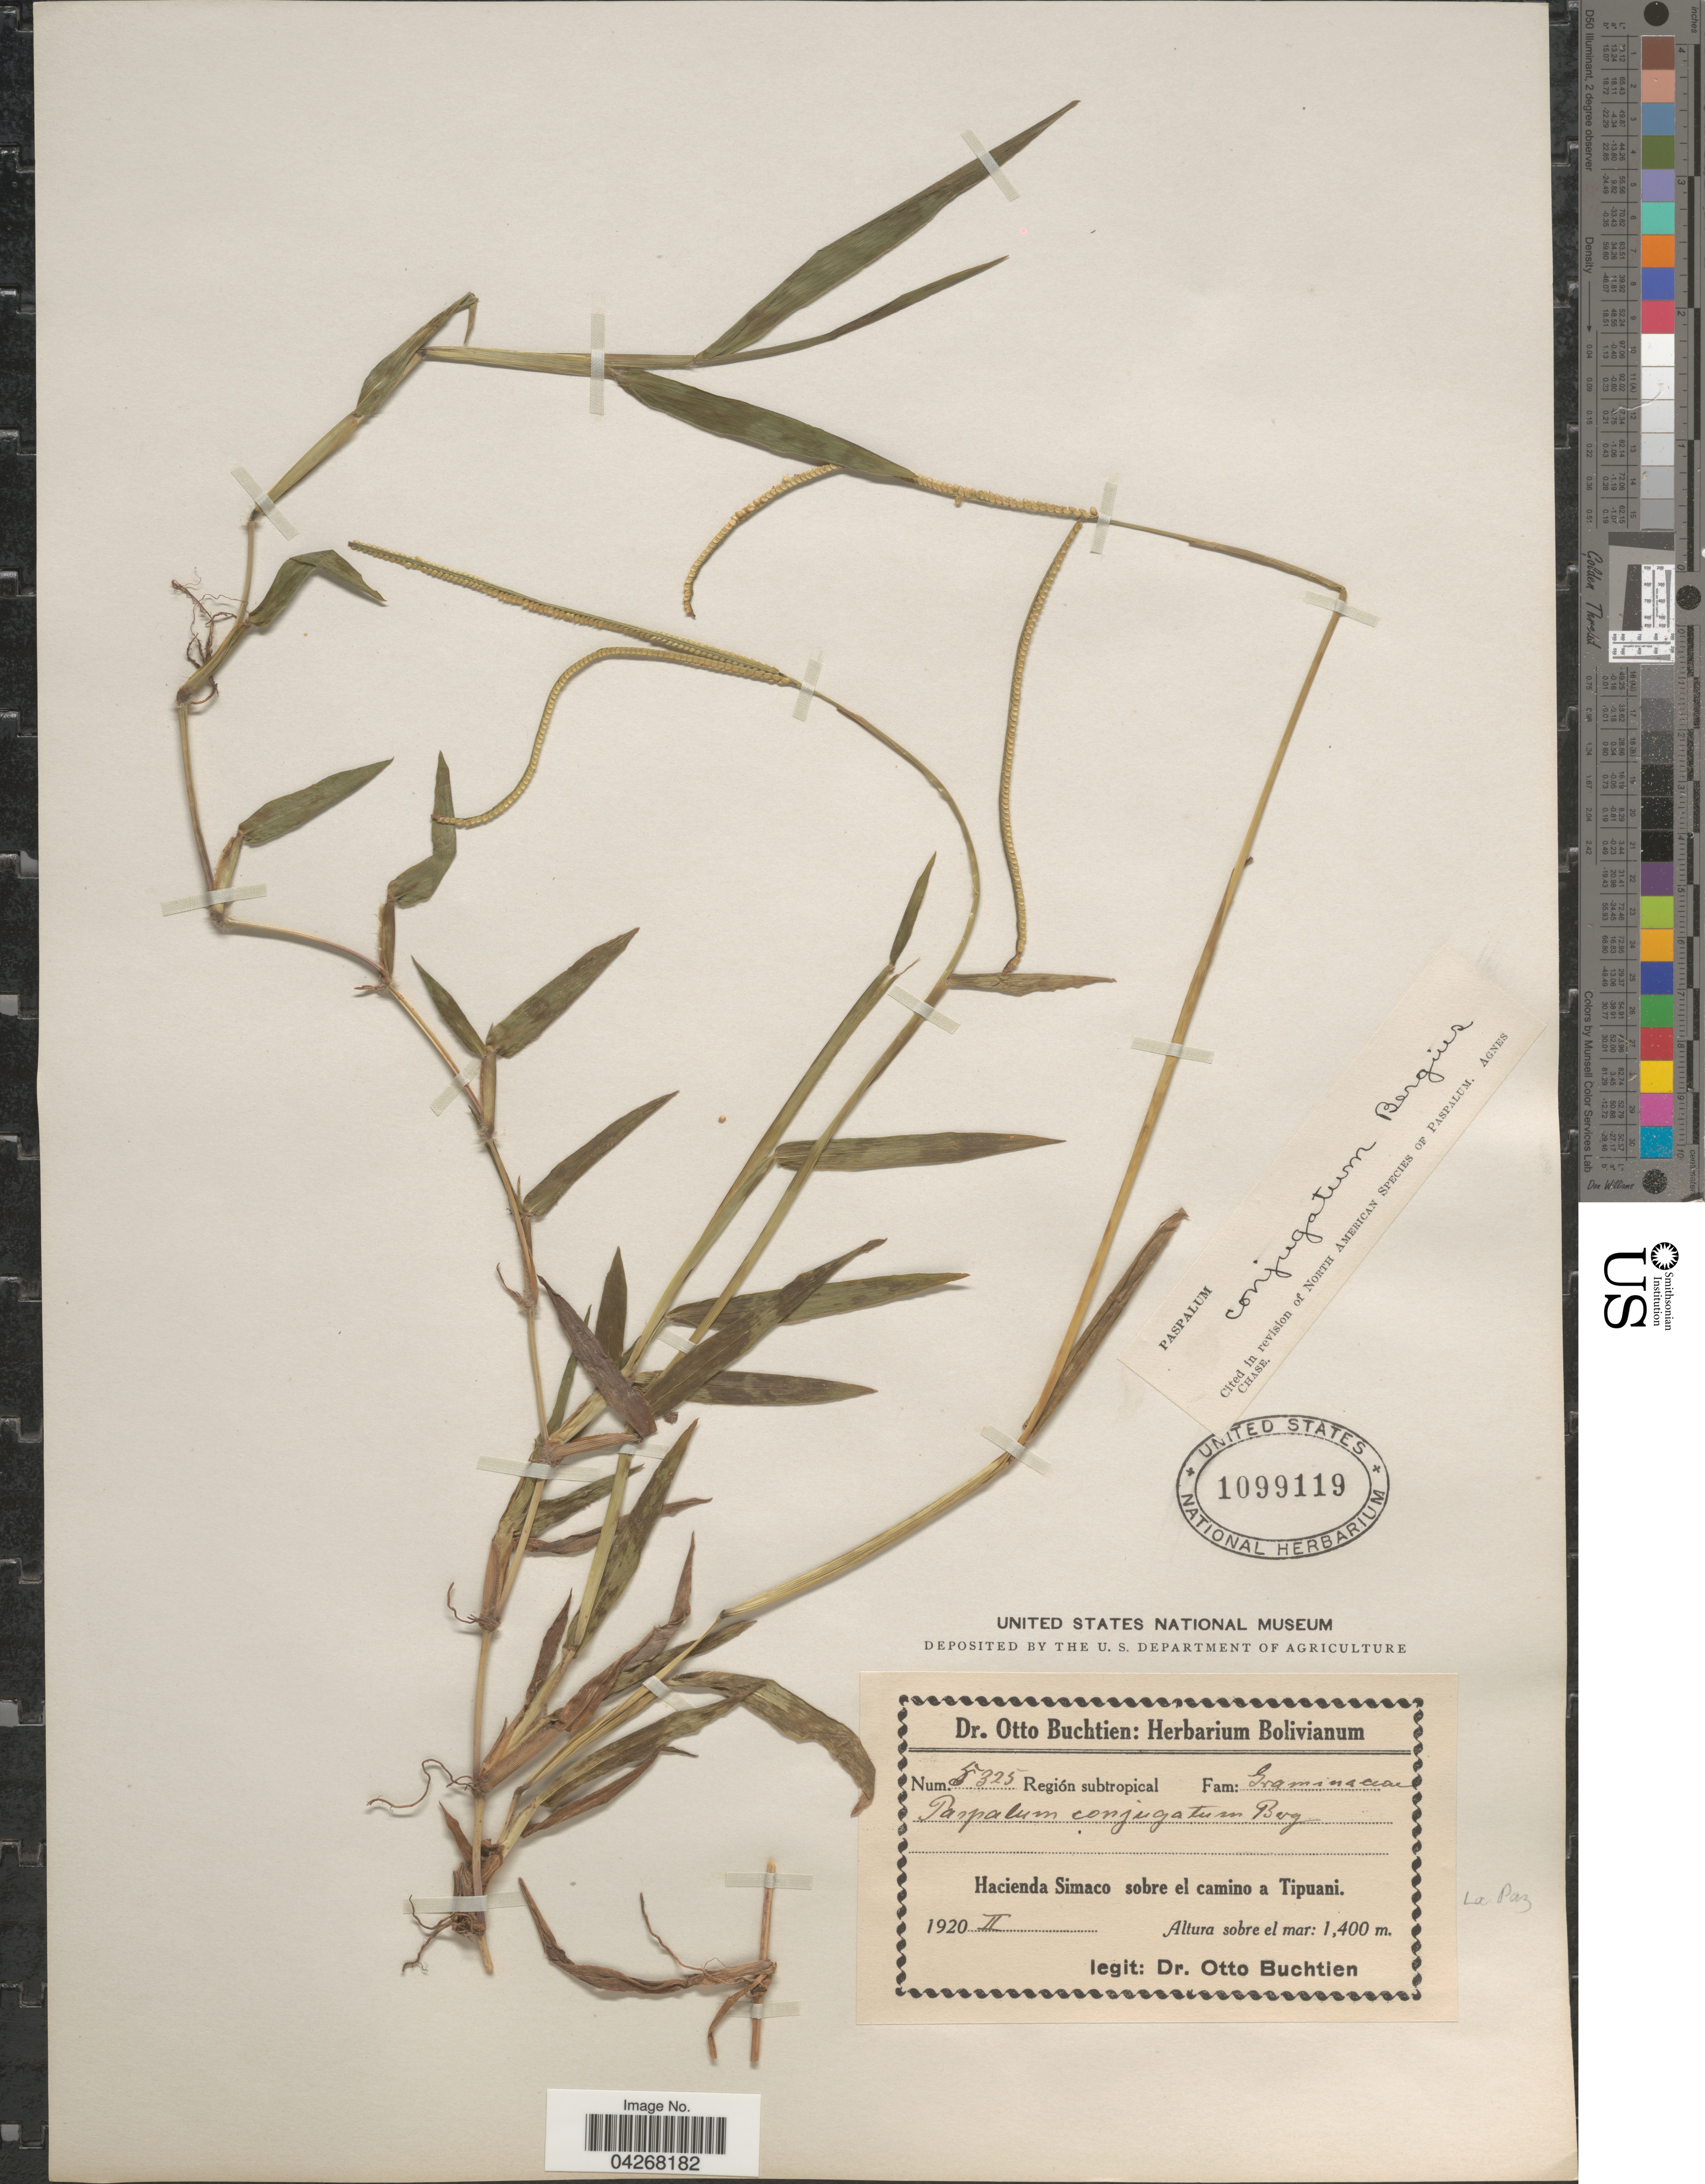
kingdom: Plantae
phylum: Tracheophyta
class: Liliopsida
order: Poales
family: Poaceae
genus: Paspalum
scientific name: Paspalum conjugatum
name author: P.J. Bergius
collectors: O. Buchtien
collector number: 5325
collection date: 1920-02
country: Bolivia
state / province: La Paz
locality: Región subtropical. Hacienda Simaco sobre el camino a Tipuani.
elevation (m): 1400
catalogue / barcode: US 1099119